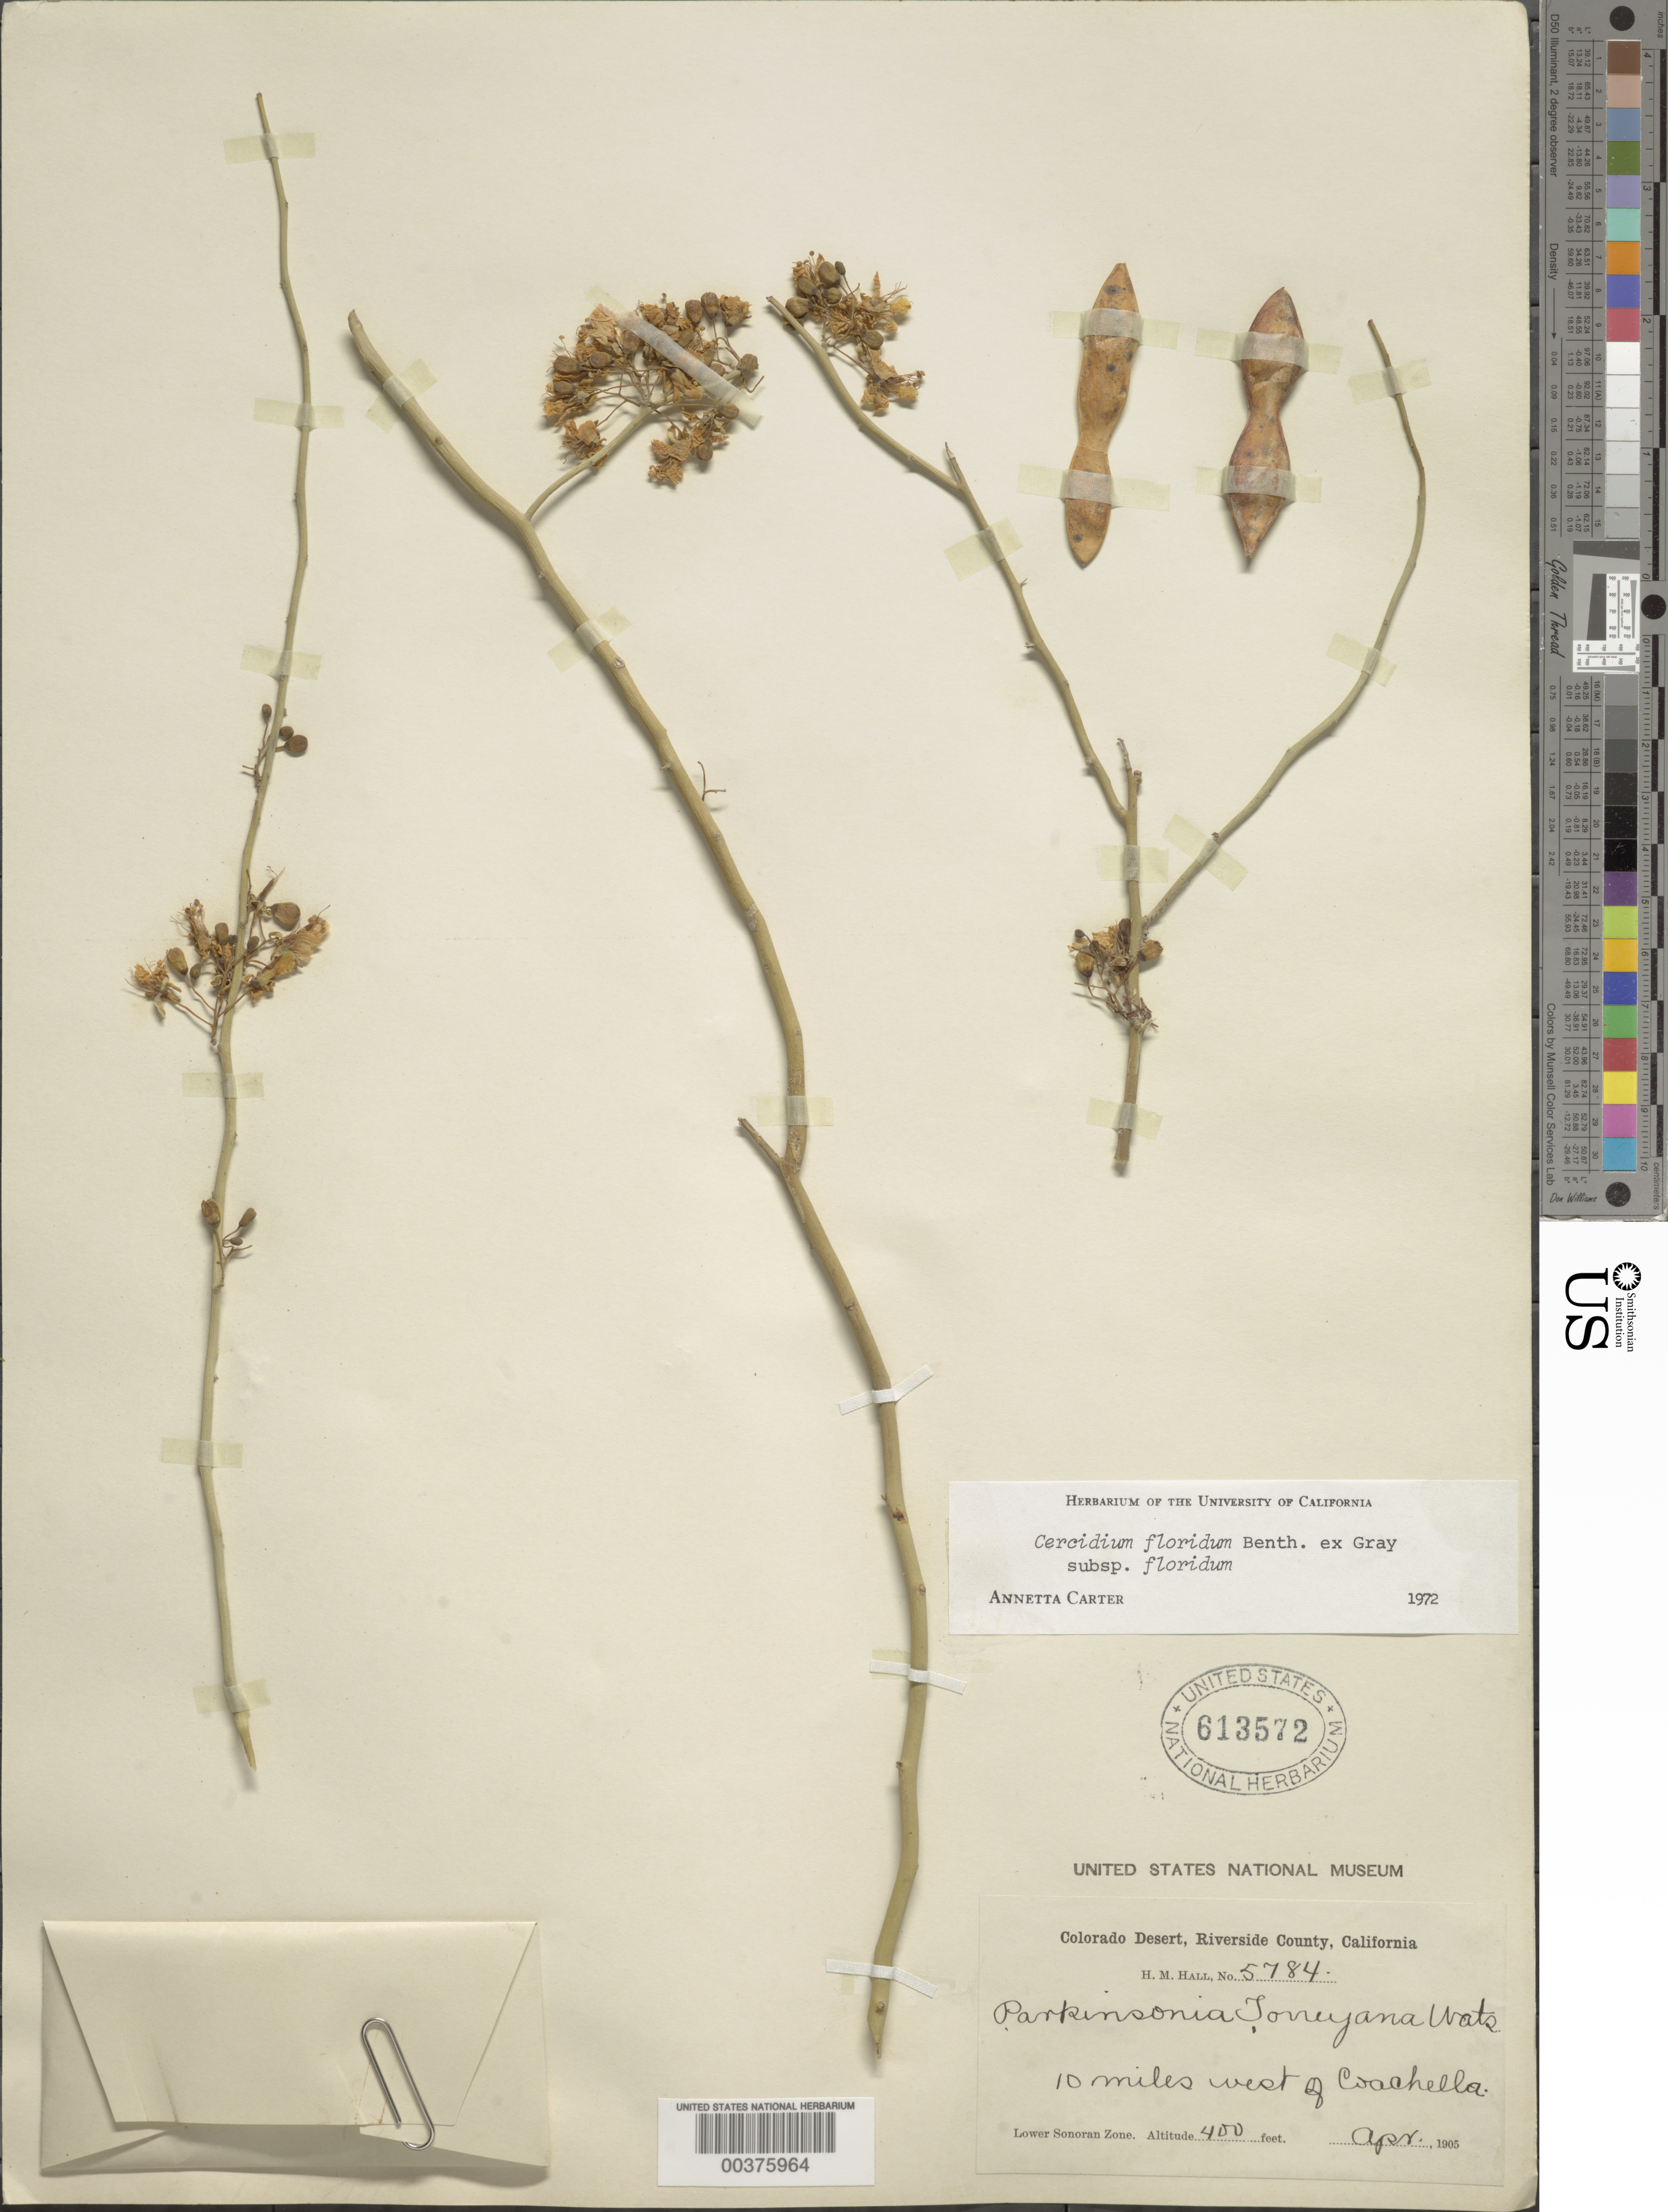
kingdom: Plantae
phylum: Tracheophyta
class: Magnoliopsida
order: Fabales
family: Fabaceae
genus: Parkinsonia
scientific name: Parkinsonia florida subsp. florida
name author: (Benth. ex A. Gray) S. Watson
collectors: H. M. Hall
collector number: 5784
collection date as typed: Apr 1905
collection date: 1905-04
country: United States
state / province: California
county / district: Riverside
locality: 10 mi w of coachella; colorado desert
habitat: Lower sonoran zone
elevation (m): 122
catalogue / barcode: US 613572